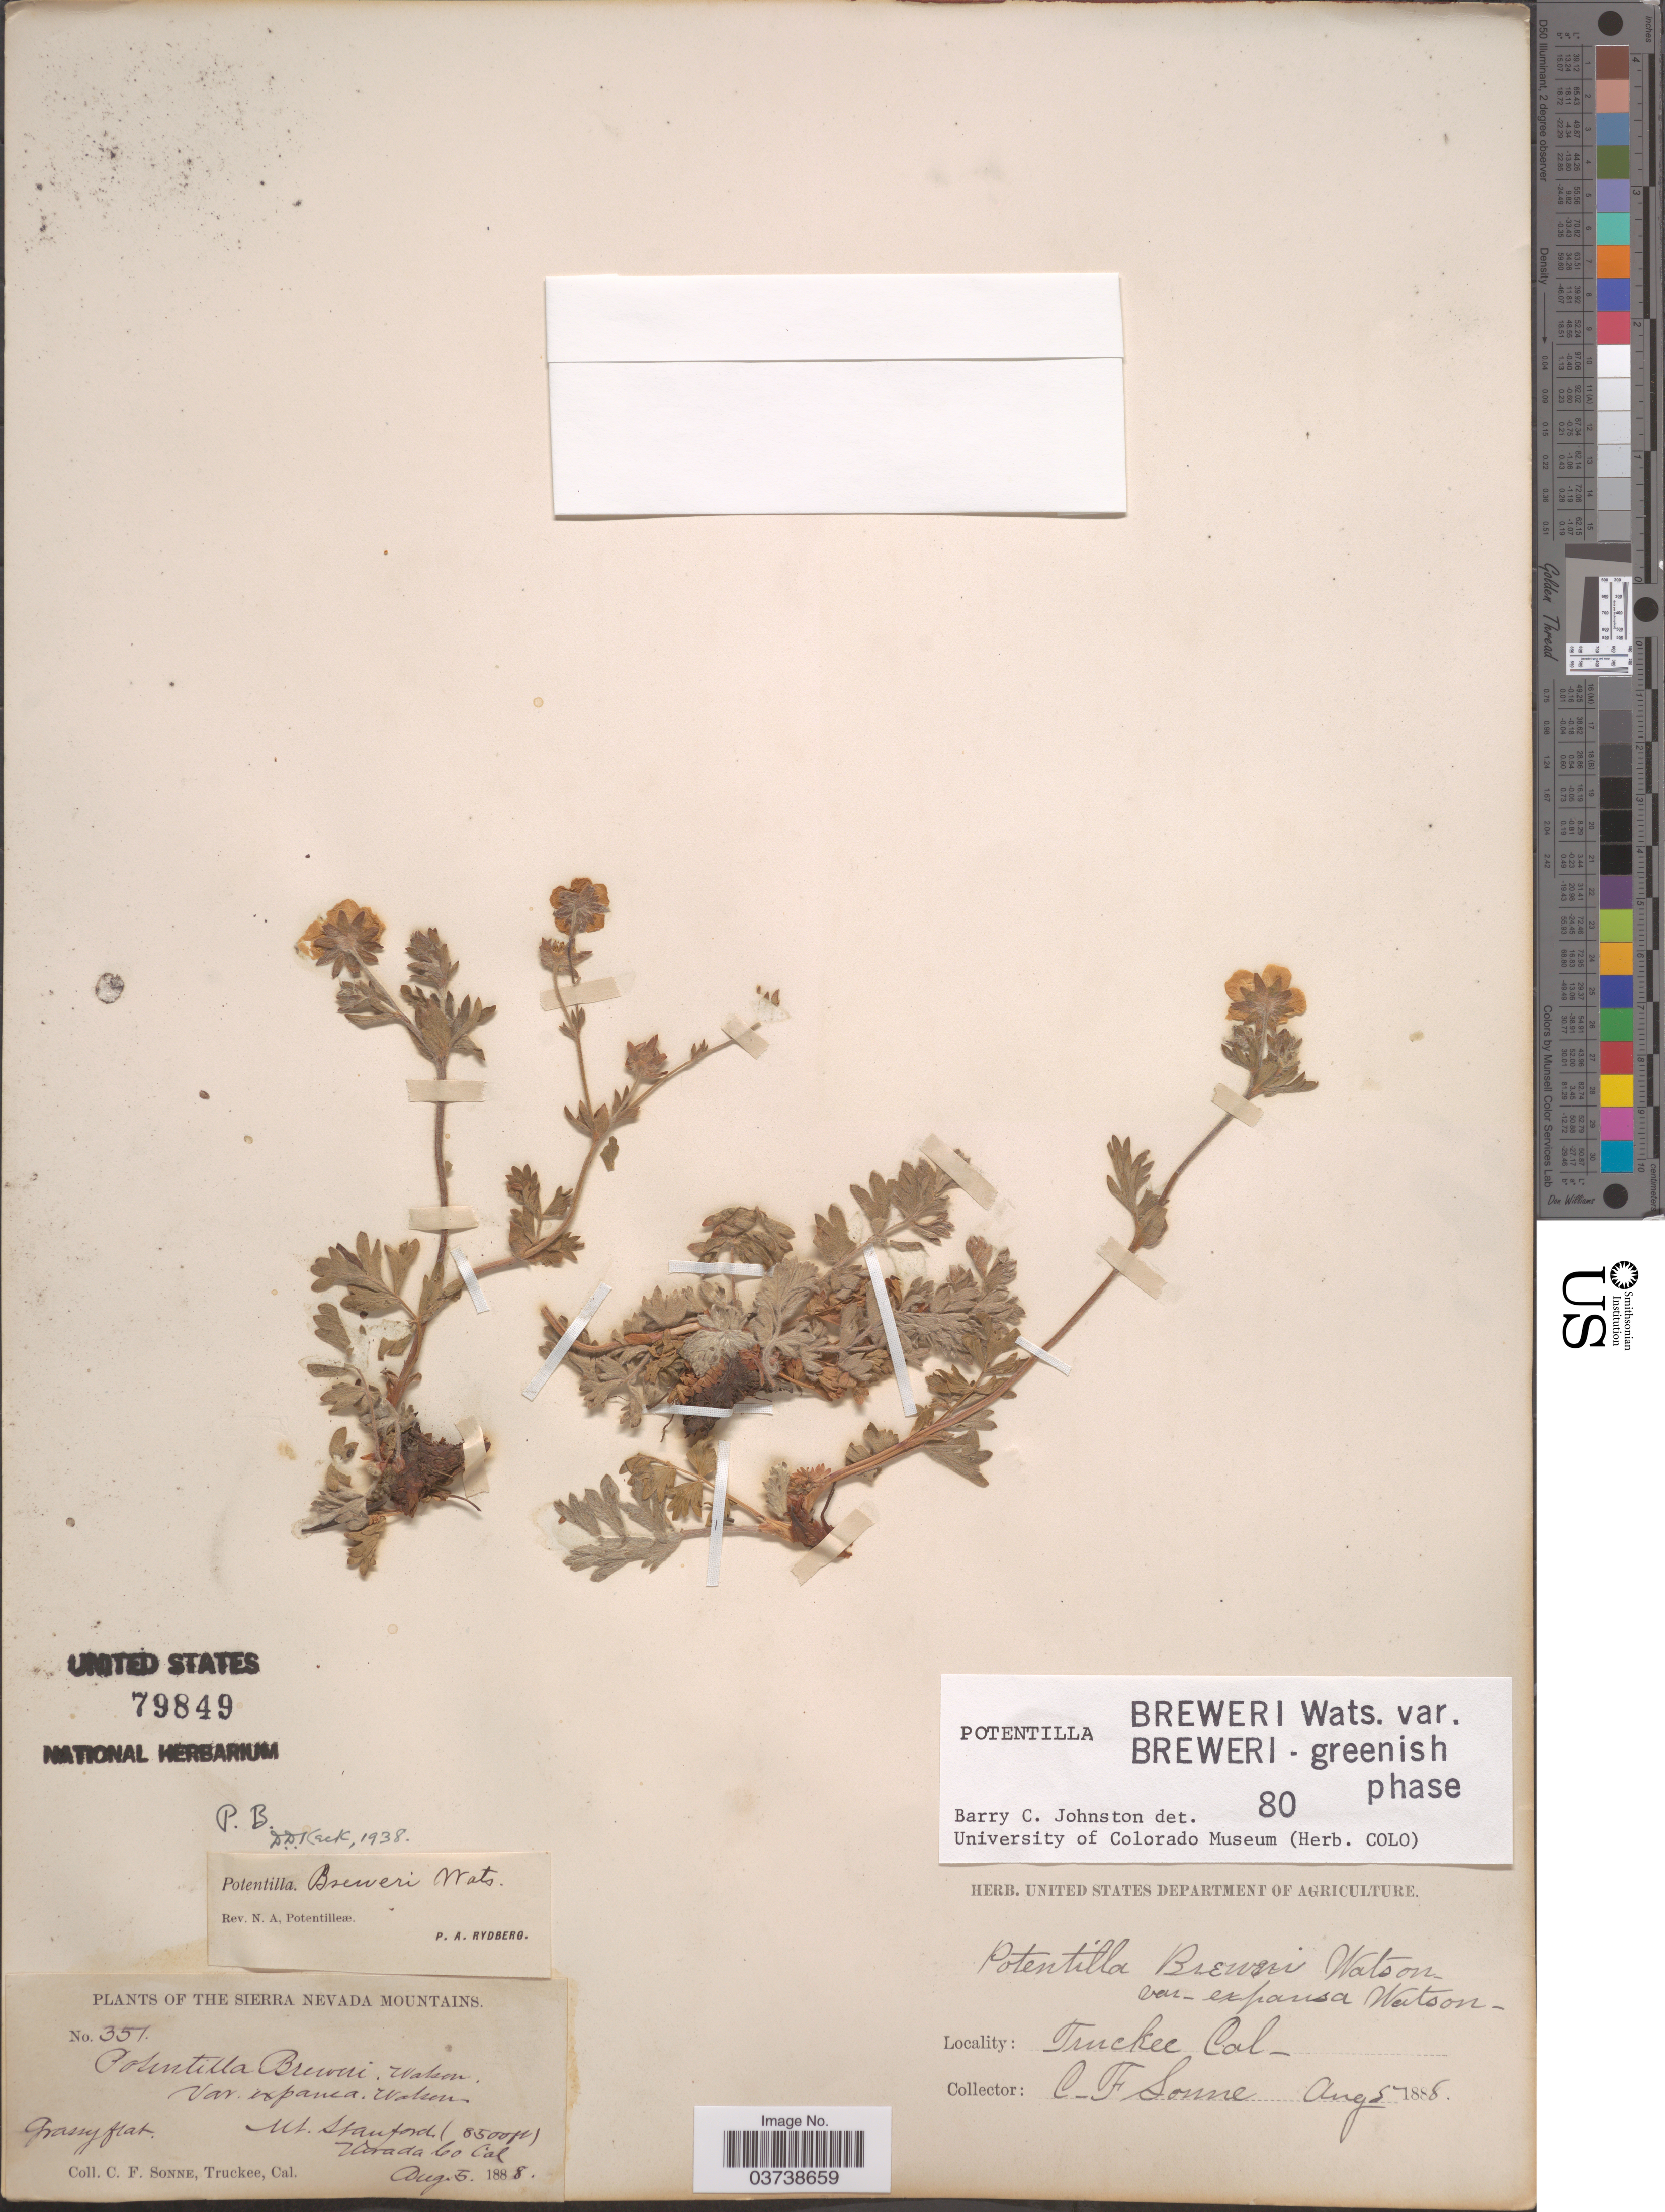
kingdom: Plantae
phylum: Tracheophyta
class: Magnoliopsida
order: Rosales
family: Rosaceae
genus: Potentilla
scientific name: Potentilla breweri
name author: S. Watson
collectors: C. Sonne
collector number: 351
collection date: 1888-08-05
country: United States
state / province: California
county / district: Nevada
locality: The Sierra Nevada Mountains. Mt. Stanford. Nevada Co. Truckee Cal.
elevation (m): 2591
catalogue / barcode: US 79849